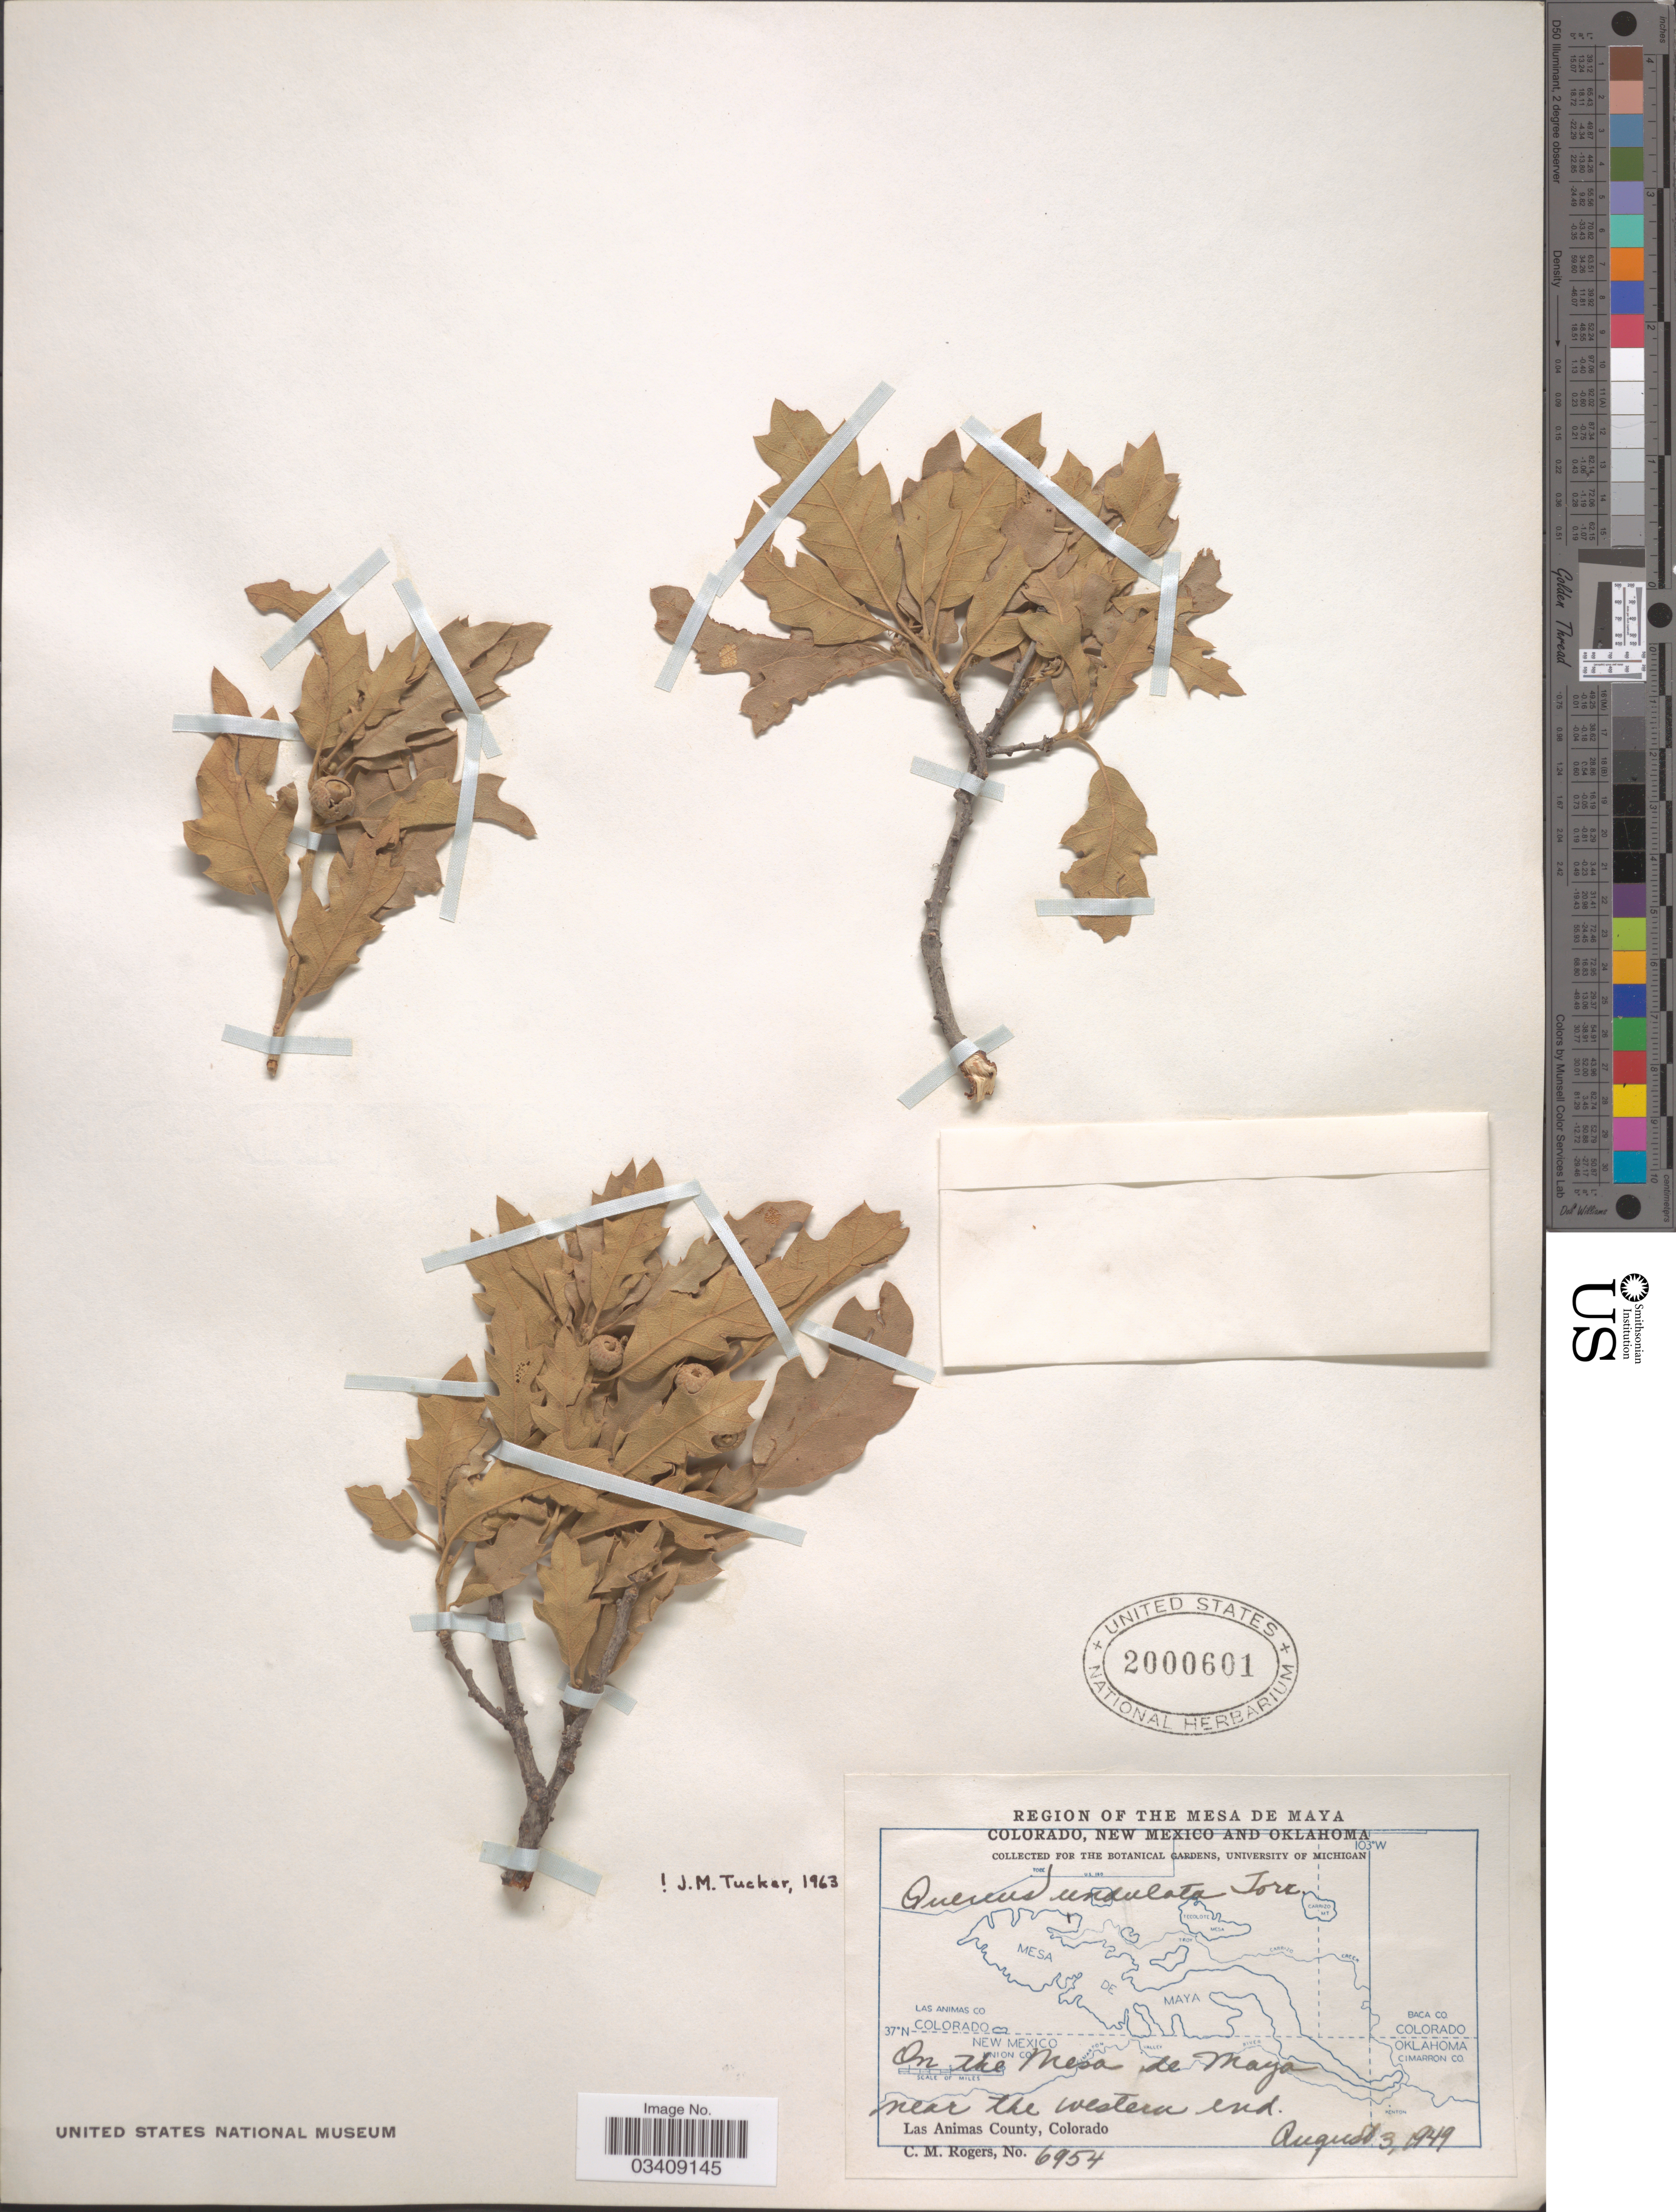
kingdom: Plantae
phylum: Tracheophyta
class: Magnoliopsida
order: Fagales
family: Fagaceae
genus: Quercus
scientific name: Quercus undulata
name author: Torr.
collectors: C. M. Rogers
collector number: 6954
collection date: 1949-08-03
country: United States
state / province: Colorado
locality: Region of the Mesa de Maya. On the Mesa de Maya near the western end. Las Animas County.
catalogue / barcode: US 2000601